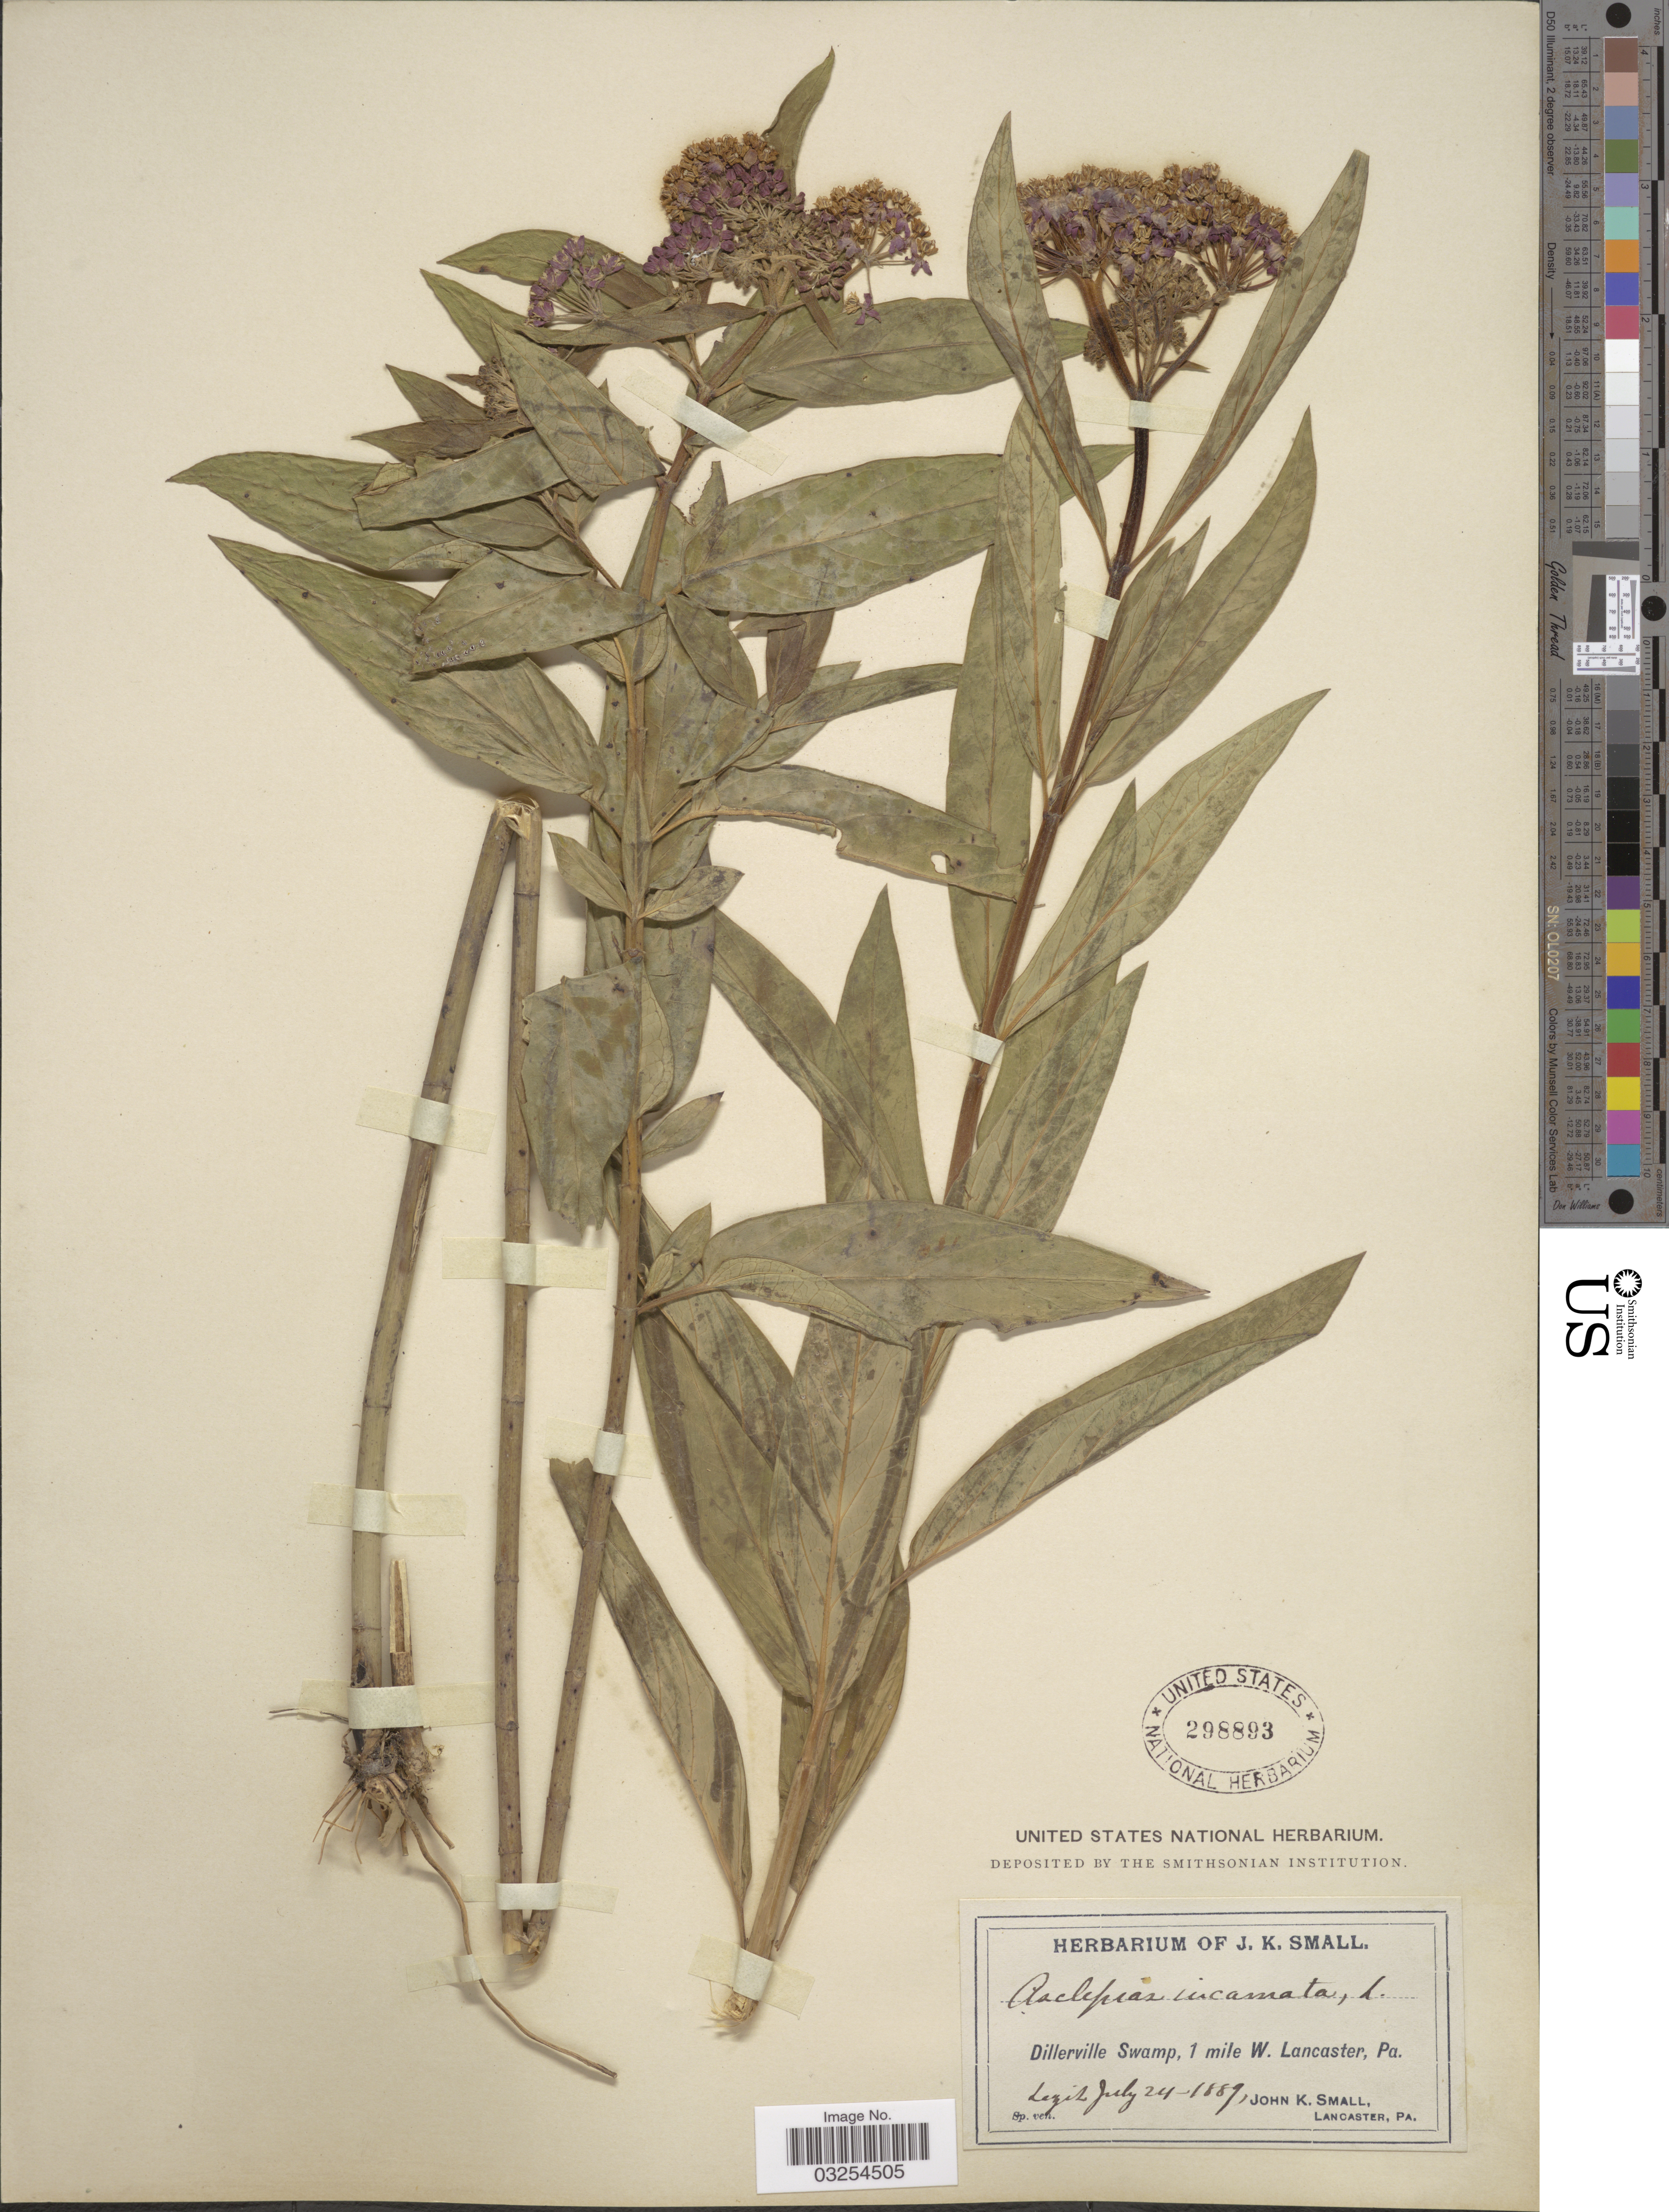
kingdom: Plantae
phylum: Tracheophyta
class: Magnoliopsida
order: Gentianales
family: Apocynaceae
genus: Asclepias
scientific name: Asclepias incarnata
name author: L.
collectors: J. K. Small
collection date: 1889-07-24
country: United States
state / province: Pennsylvania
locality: Dillerville Swamp, 1 mile W. Lancaster.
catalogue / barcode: US 298893